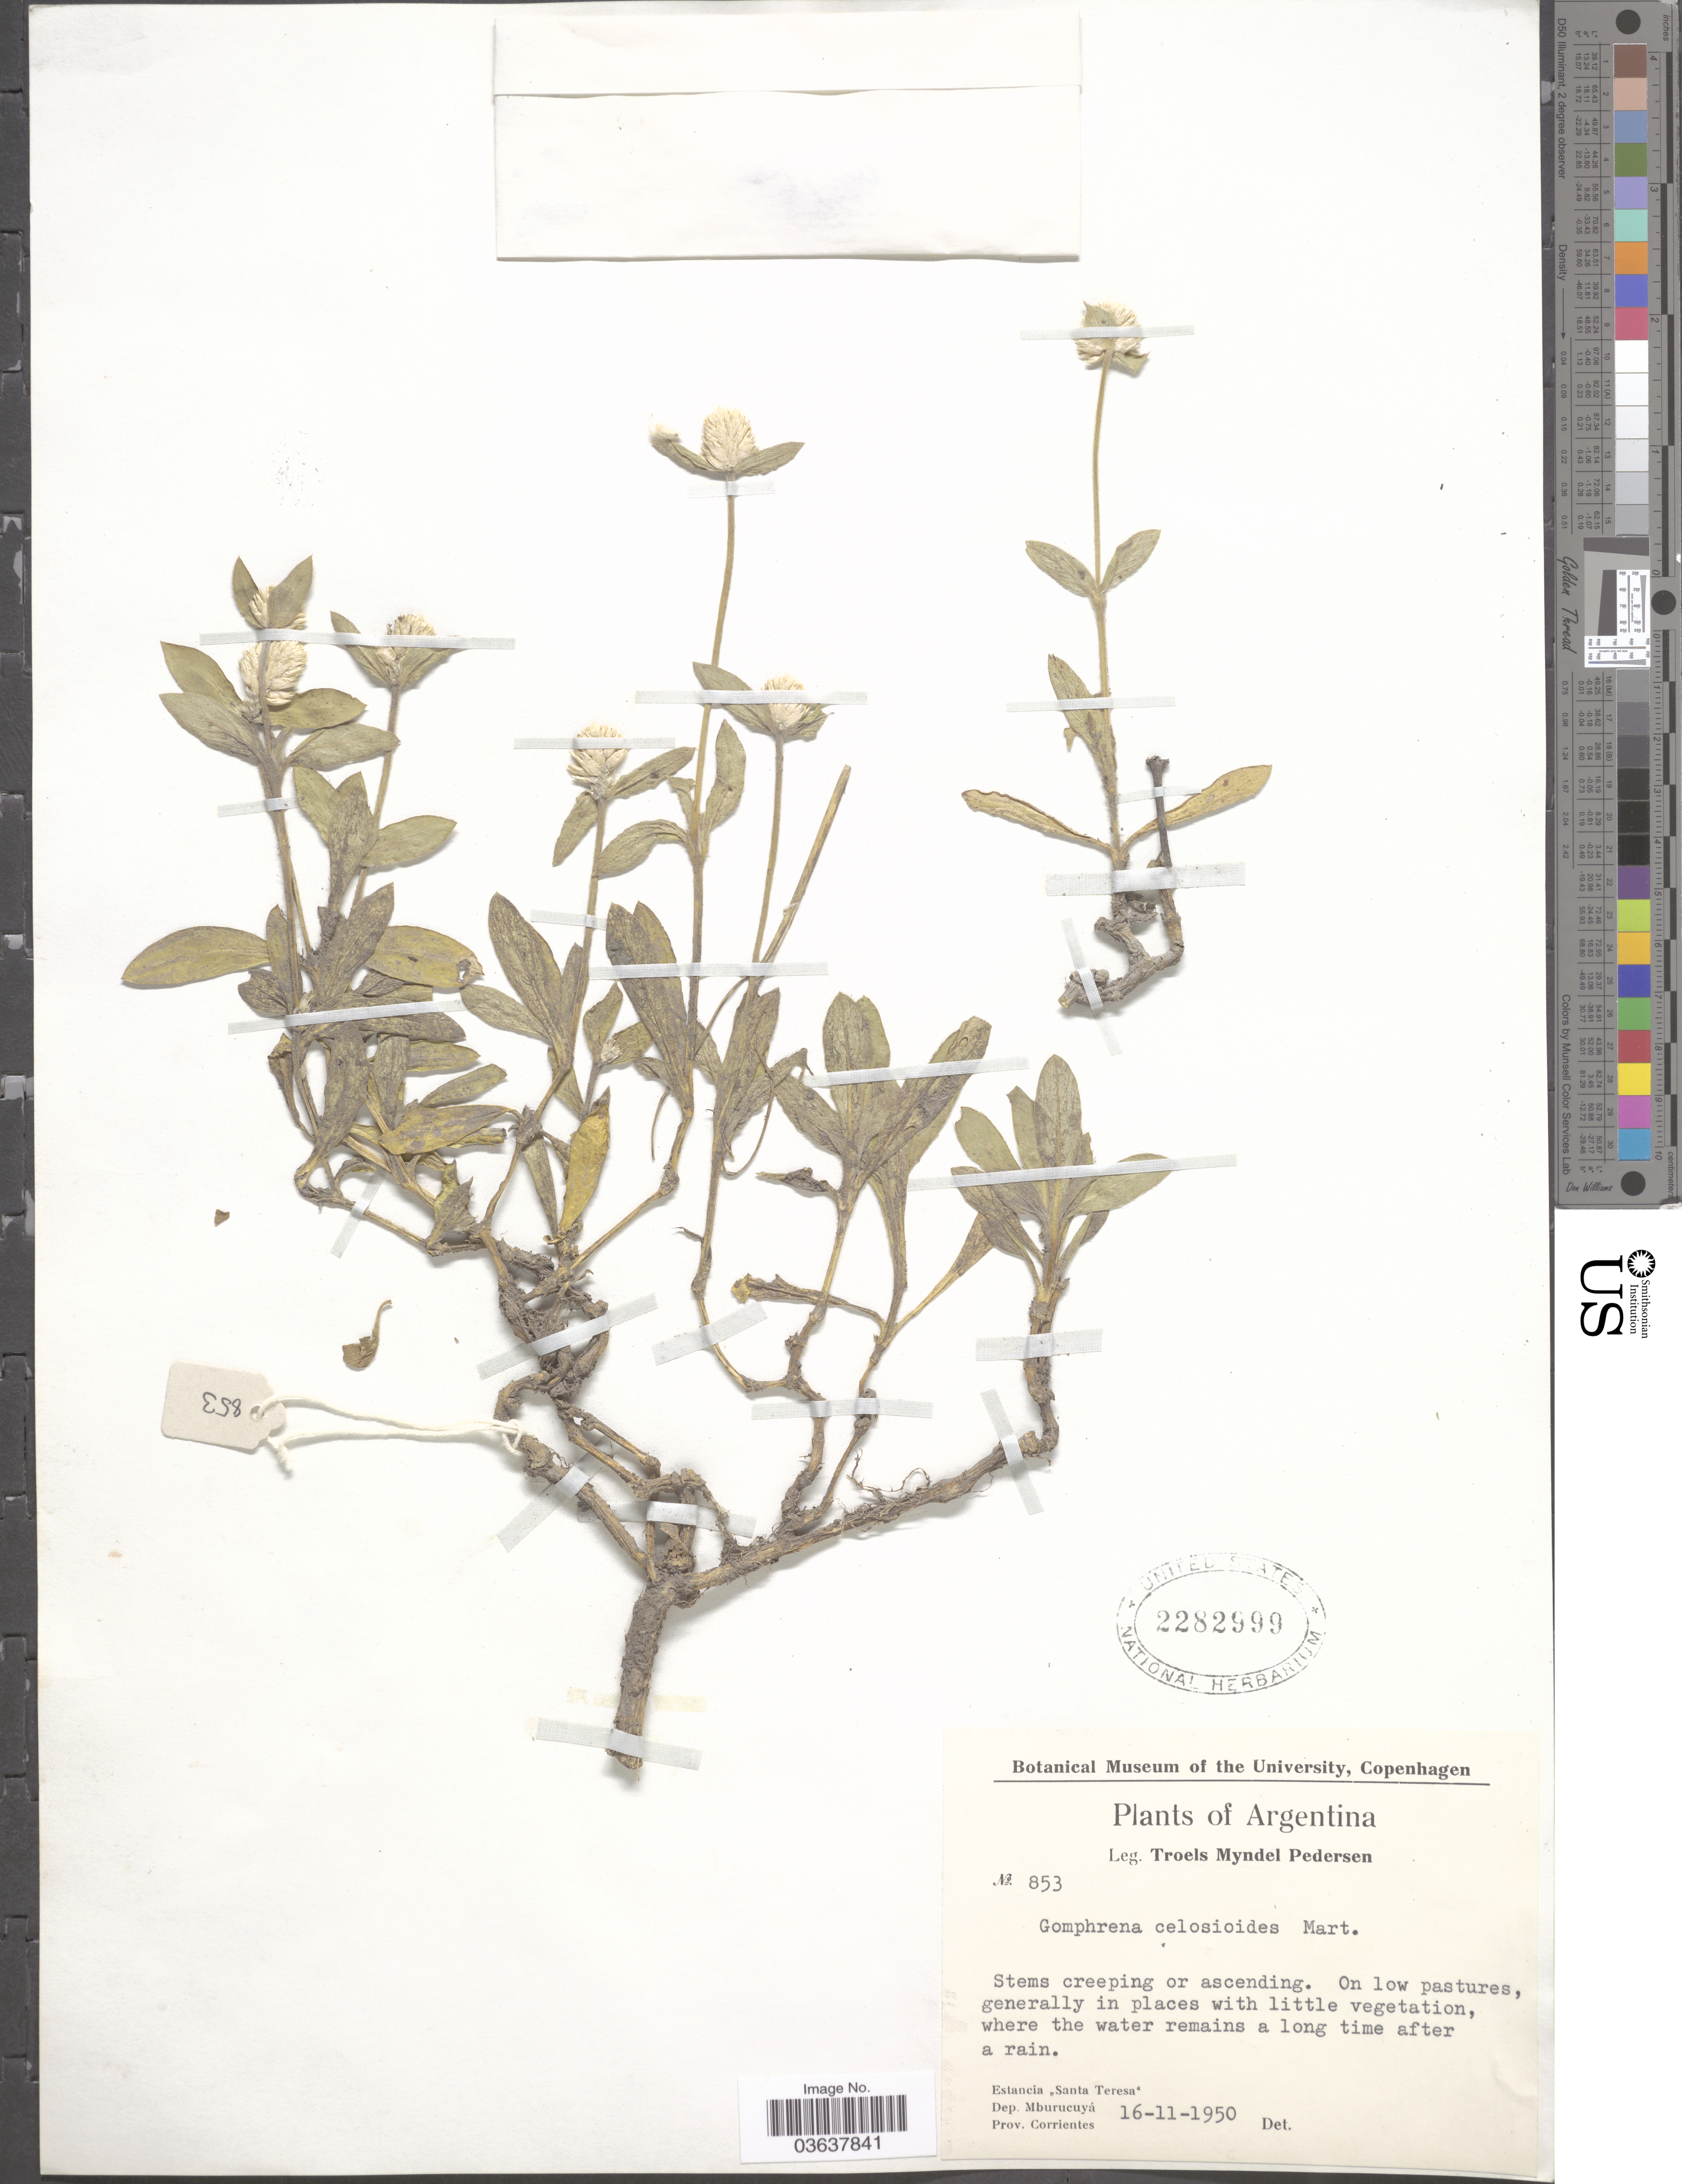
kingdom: Plantae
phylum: Tracheophyta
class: Magnoliopsida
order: Caryophyllales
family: Amaranthaceae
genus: Gomphrena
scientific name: Gomphrena celosioides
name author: Mart.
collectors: T. Pederson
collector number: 853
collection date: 1950-11-16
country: Argentina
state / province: Corrientes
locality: Estancia "Santa Teresa". Dep. Mburucuyá.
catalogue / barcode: US 2282999